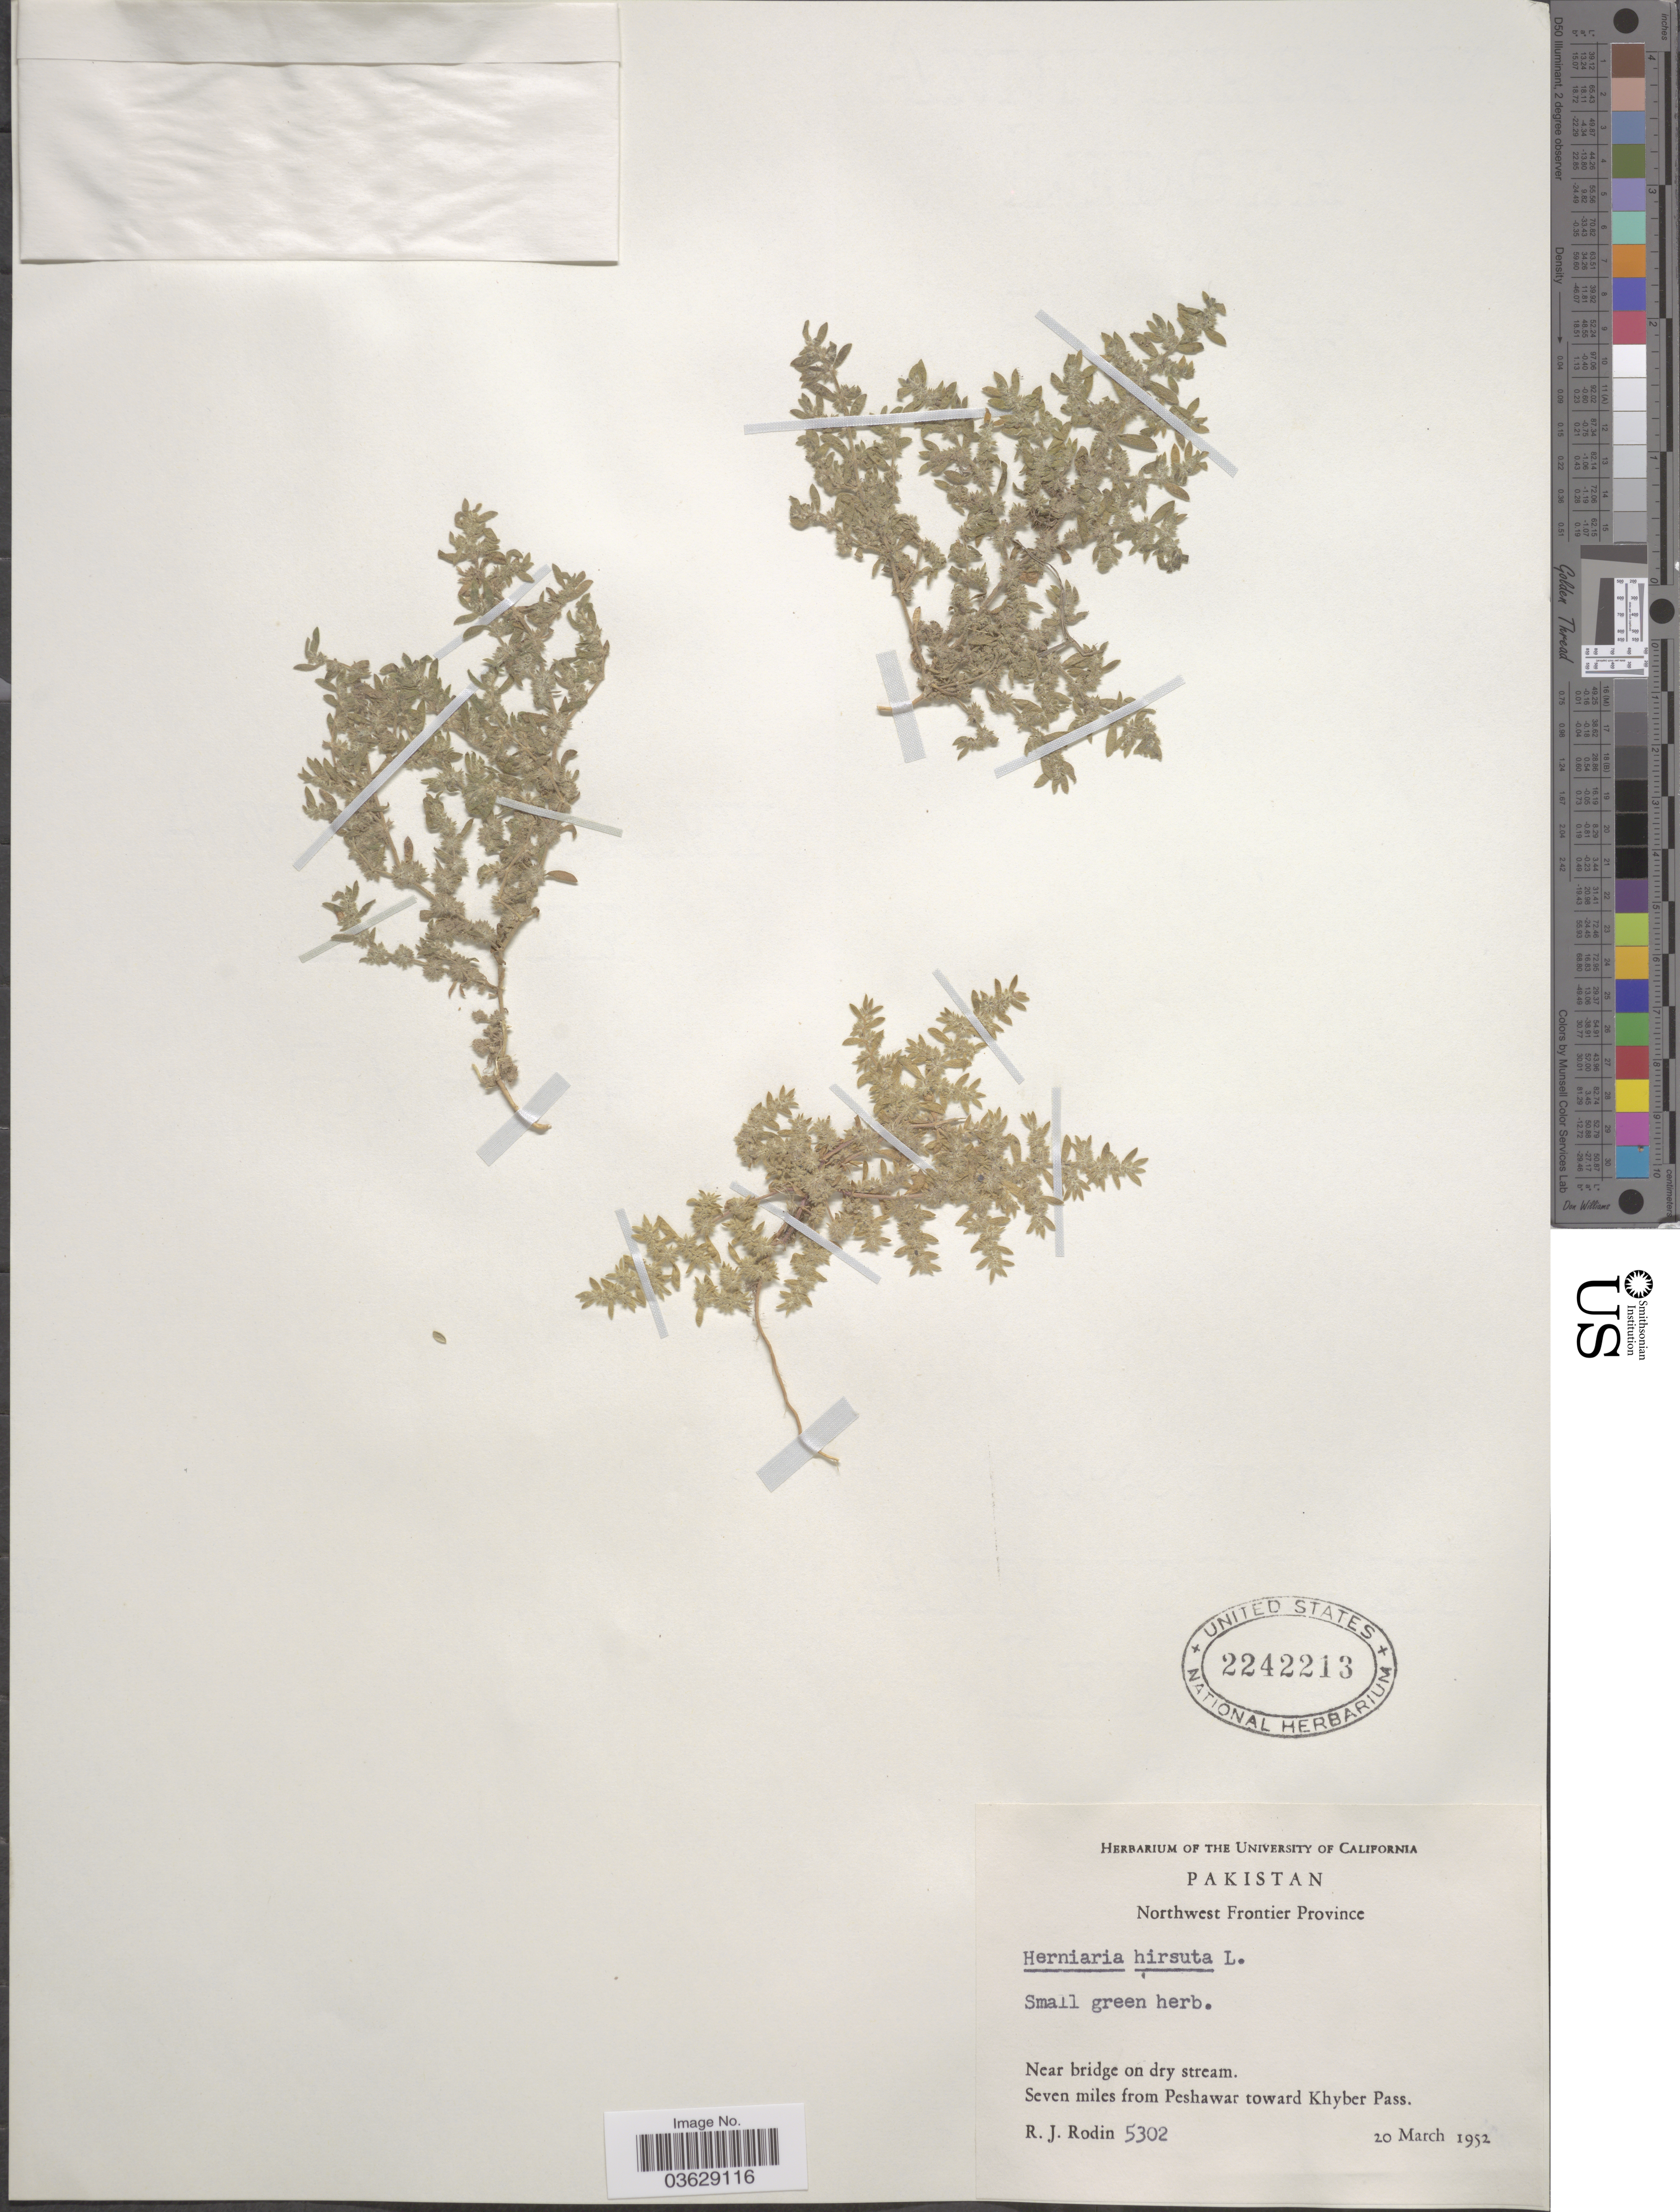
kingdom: Plantae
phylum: Tracheophyta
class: Magnoliopsida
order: Caryophyllales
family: Caryophyllaceae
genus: Herniaria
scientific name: Herniaria hirsuta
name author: L.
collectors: R. J. Rodin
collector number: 5302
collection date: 1952-03-20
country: Pakistan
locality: Northwest Frontier Province. Near bridge on dry stream. Seven miles from Peshawar toward Khyber Pass.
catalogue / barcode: US 2242213